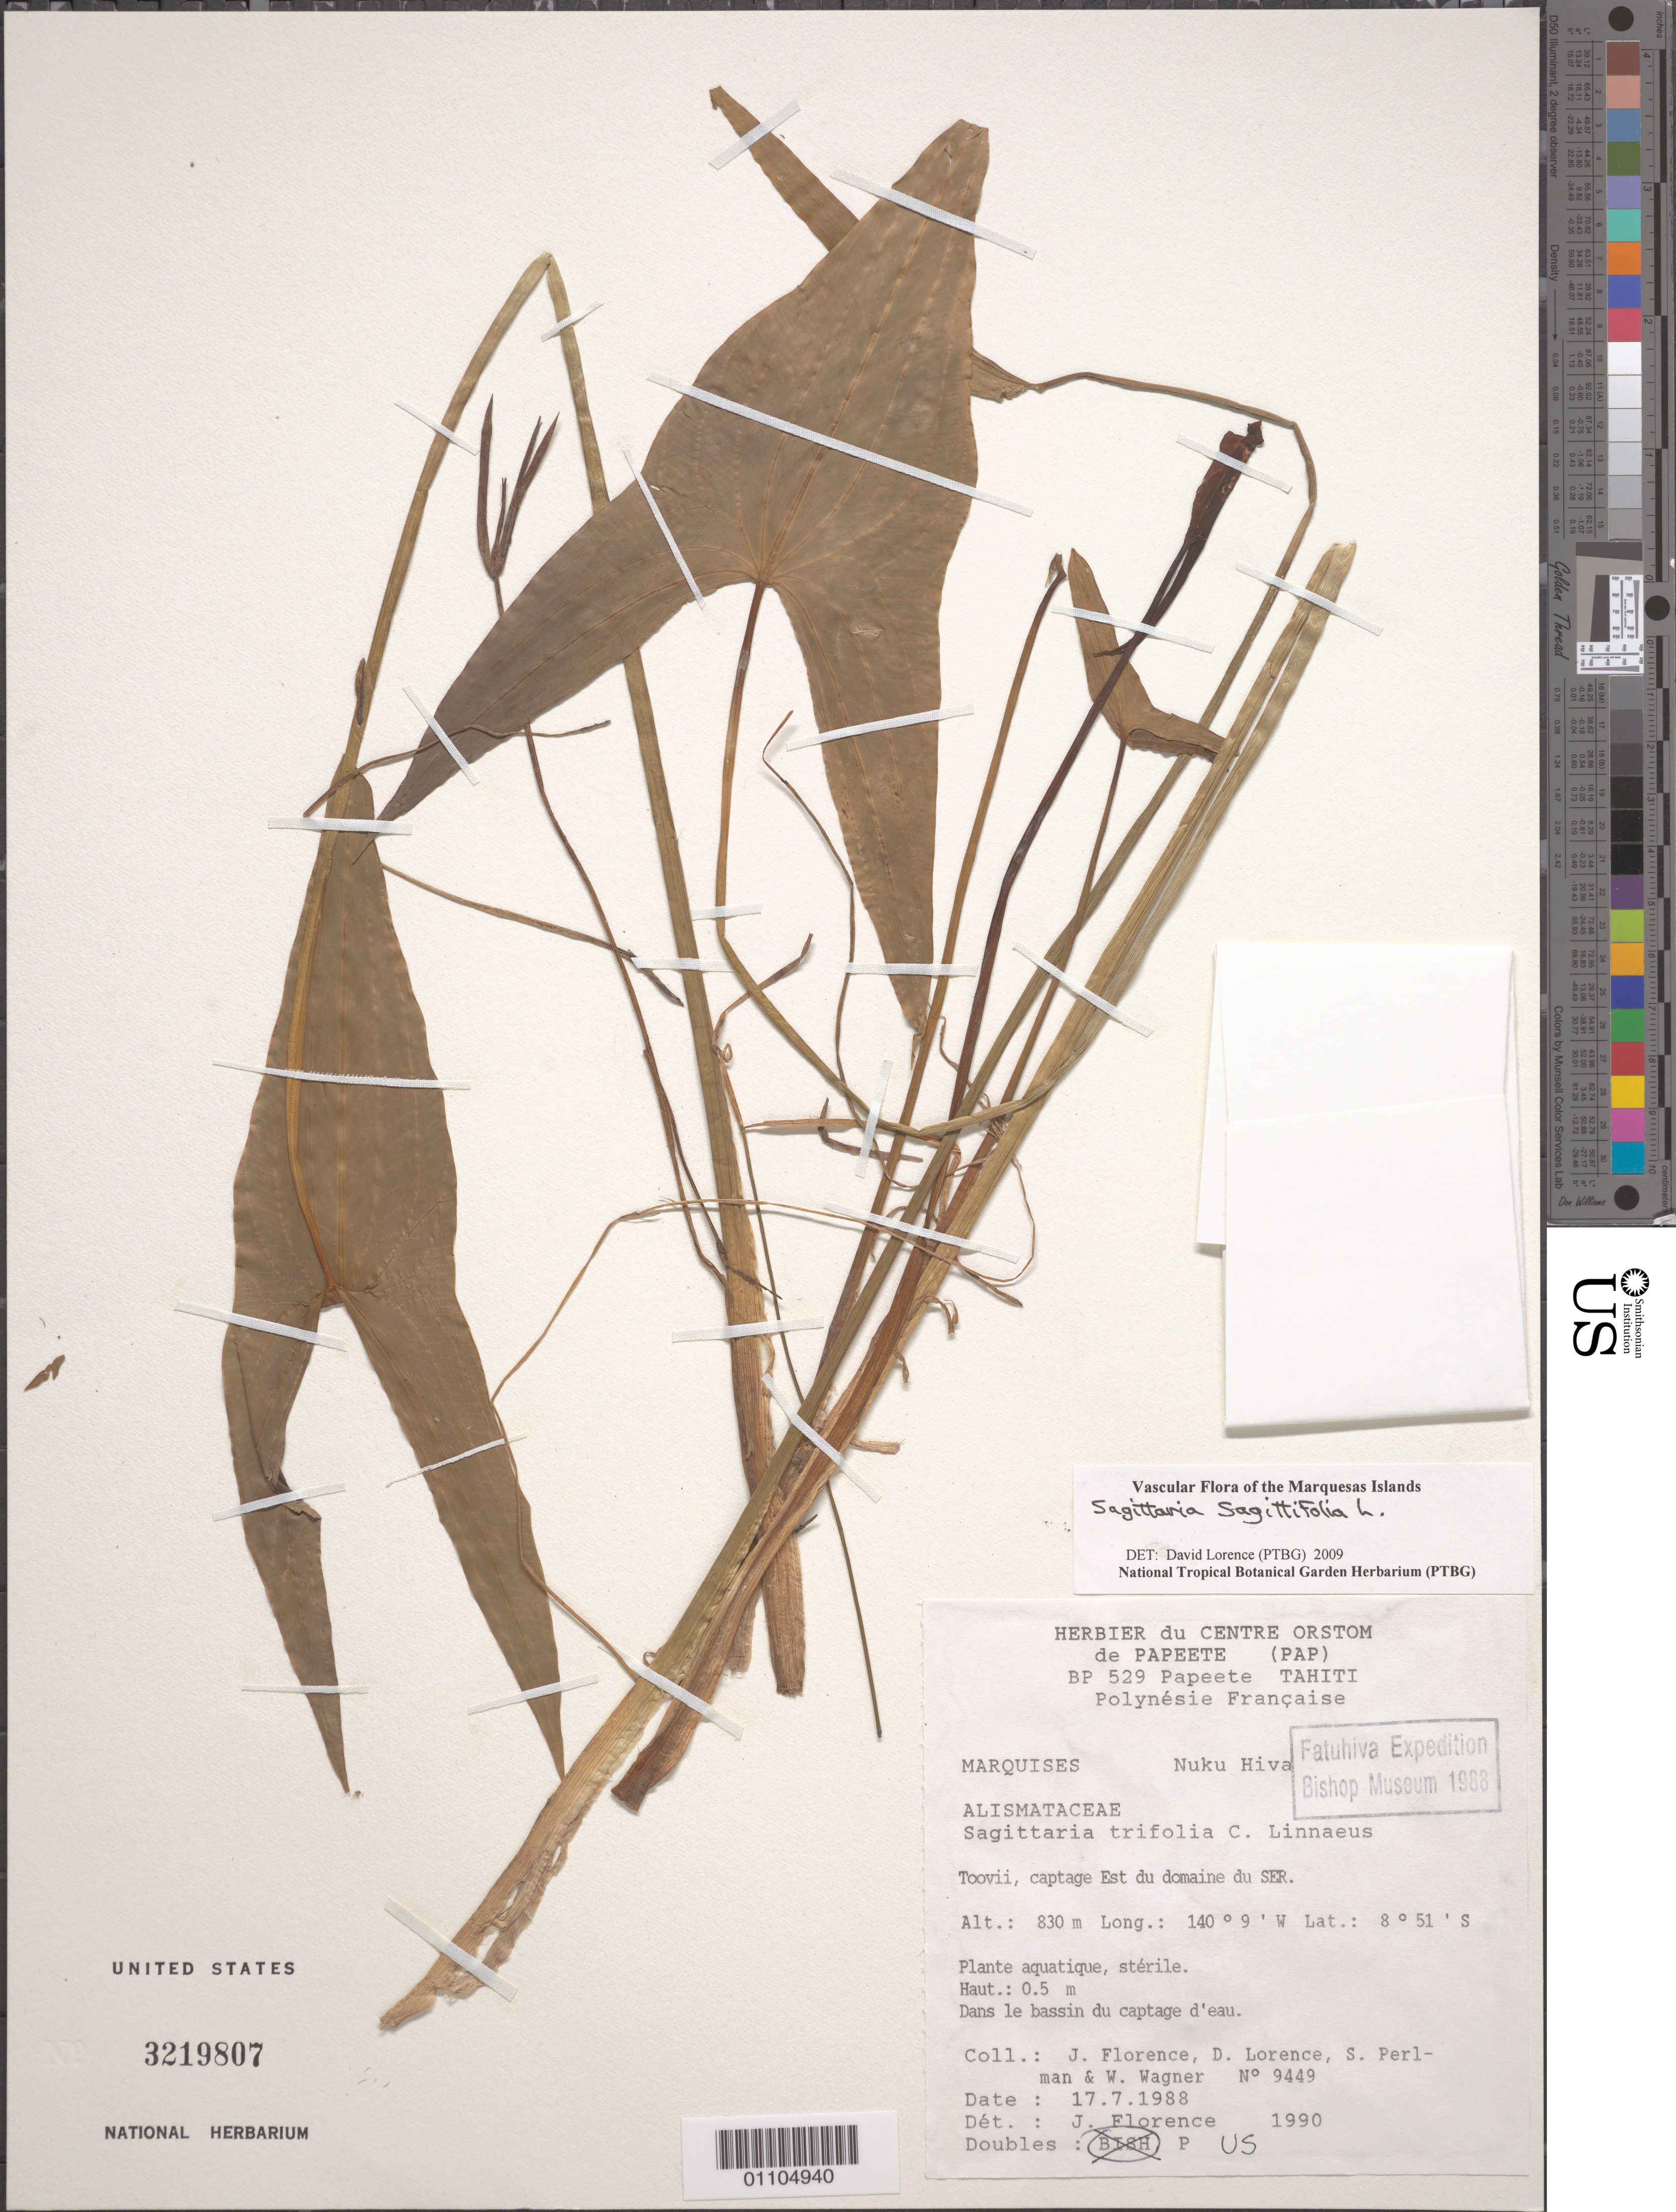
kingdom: Plantae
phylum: Tracheophyta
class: Liliopsida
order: Alismatales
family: Alismataceae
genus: Sagittaria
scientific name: Sagittaria sagittifolia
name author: L.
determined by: Wagner, W. L.; Lorence, David H.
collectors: J. Florence, D. Lorence, S. P. Perlman & W. L. Wagner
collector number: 9449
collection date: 1988-07-17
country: French Polynesia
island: Nuku Hiva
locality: Toovii, captage E du domaine du SER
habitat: Dans la bassin du captage d'eau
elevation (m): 830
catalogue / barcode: US 3219807